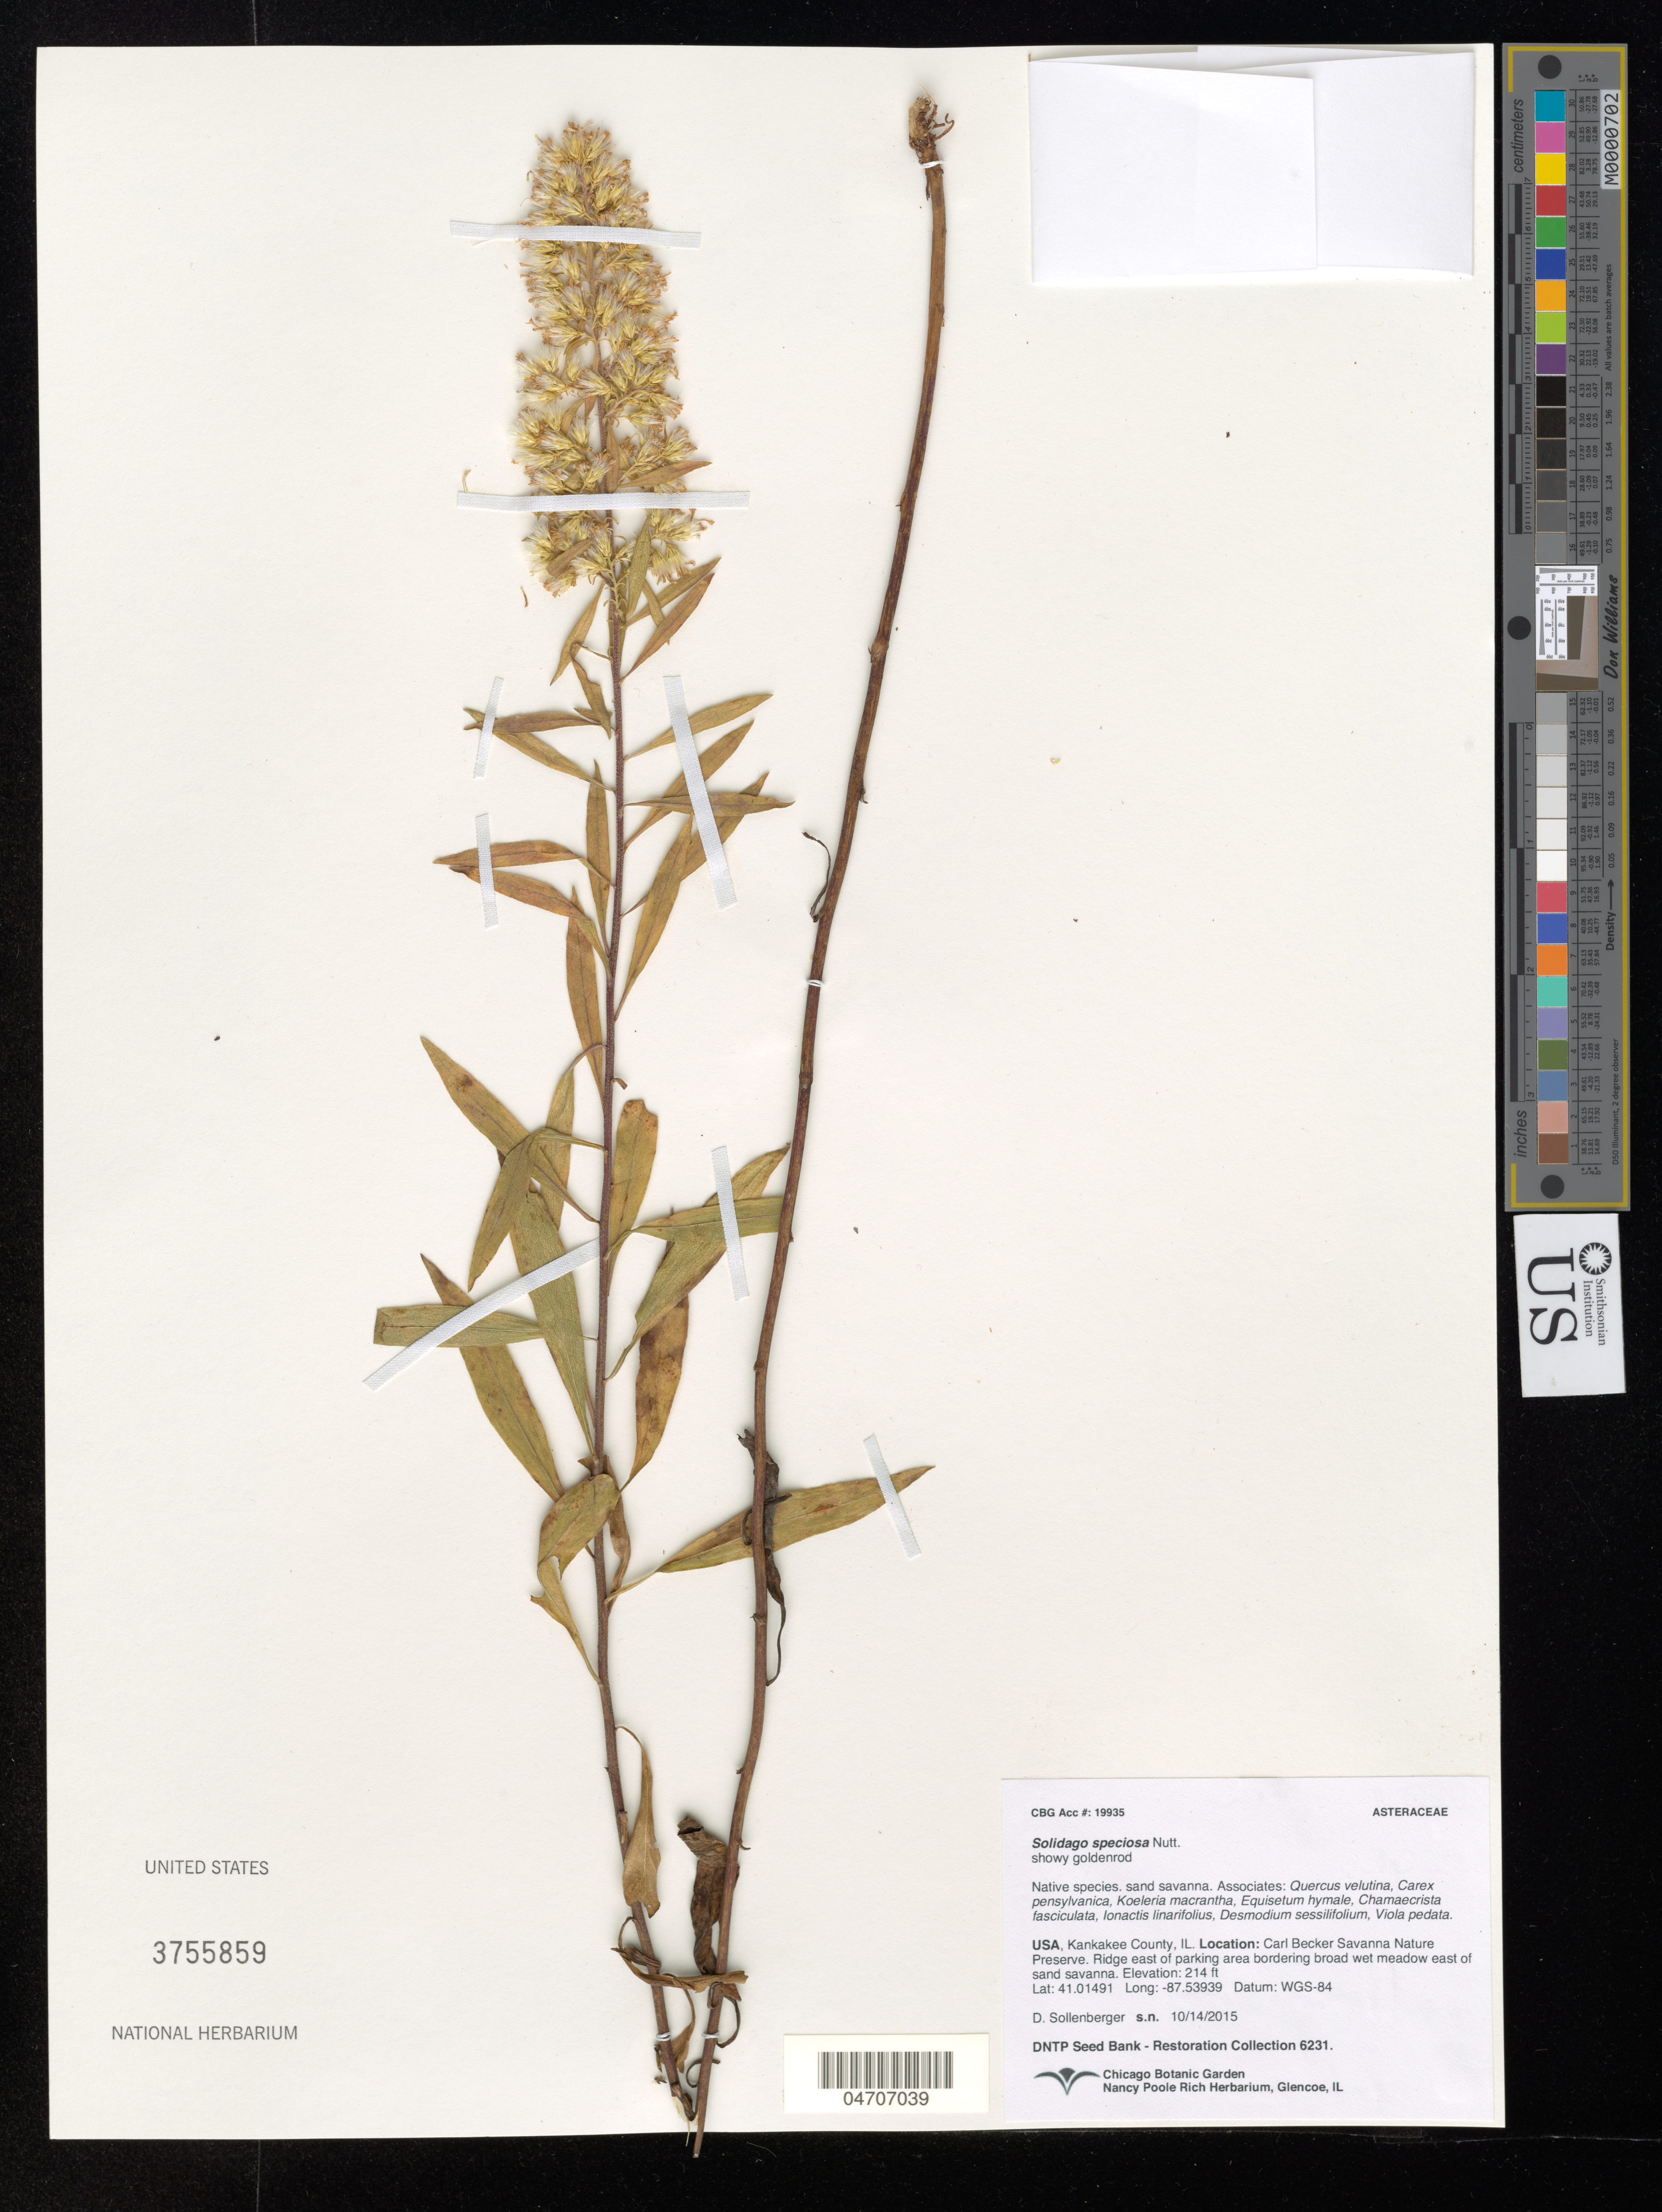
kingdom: Plantae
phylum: Tracheophyta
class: Magnoliopsida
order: Asterales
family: Asteraceae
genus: Solidago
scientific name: Solidago speciosa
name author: Nutt.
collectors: D. Sollenberger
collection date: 2015-10-14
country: United States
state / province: Illinois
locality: Kankakee County. Carl Becker Savanna Nature Preserve. Ridge east of parking area bordering broad wet meadow east of sand savanna.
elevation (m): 65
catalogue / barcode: US 3755859